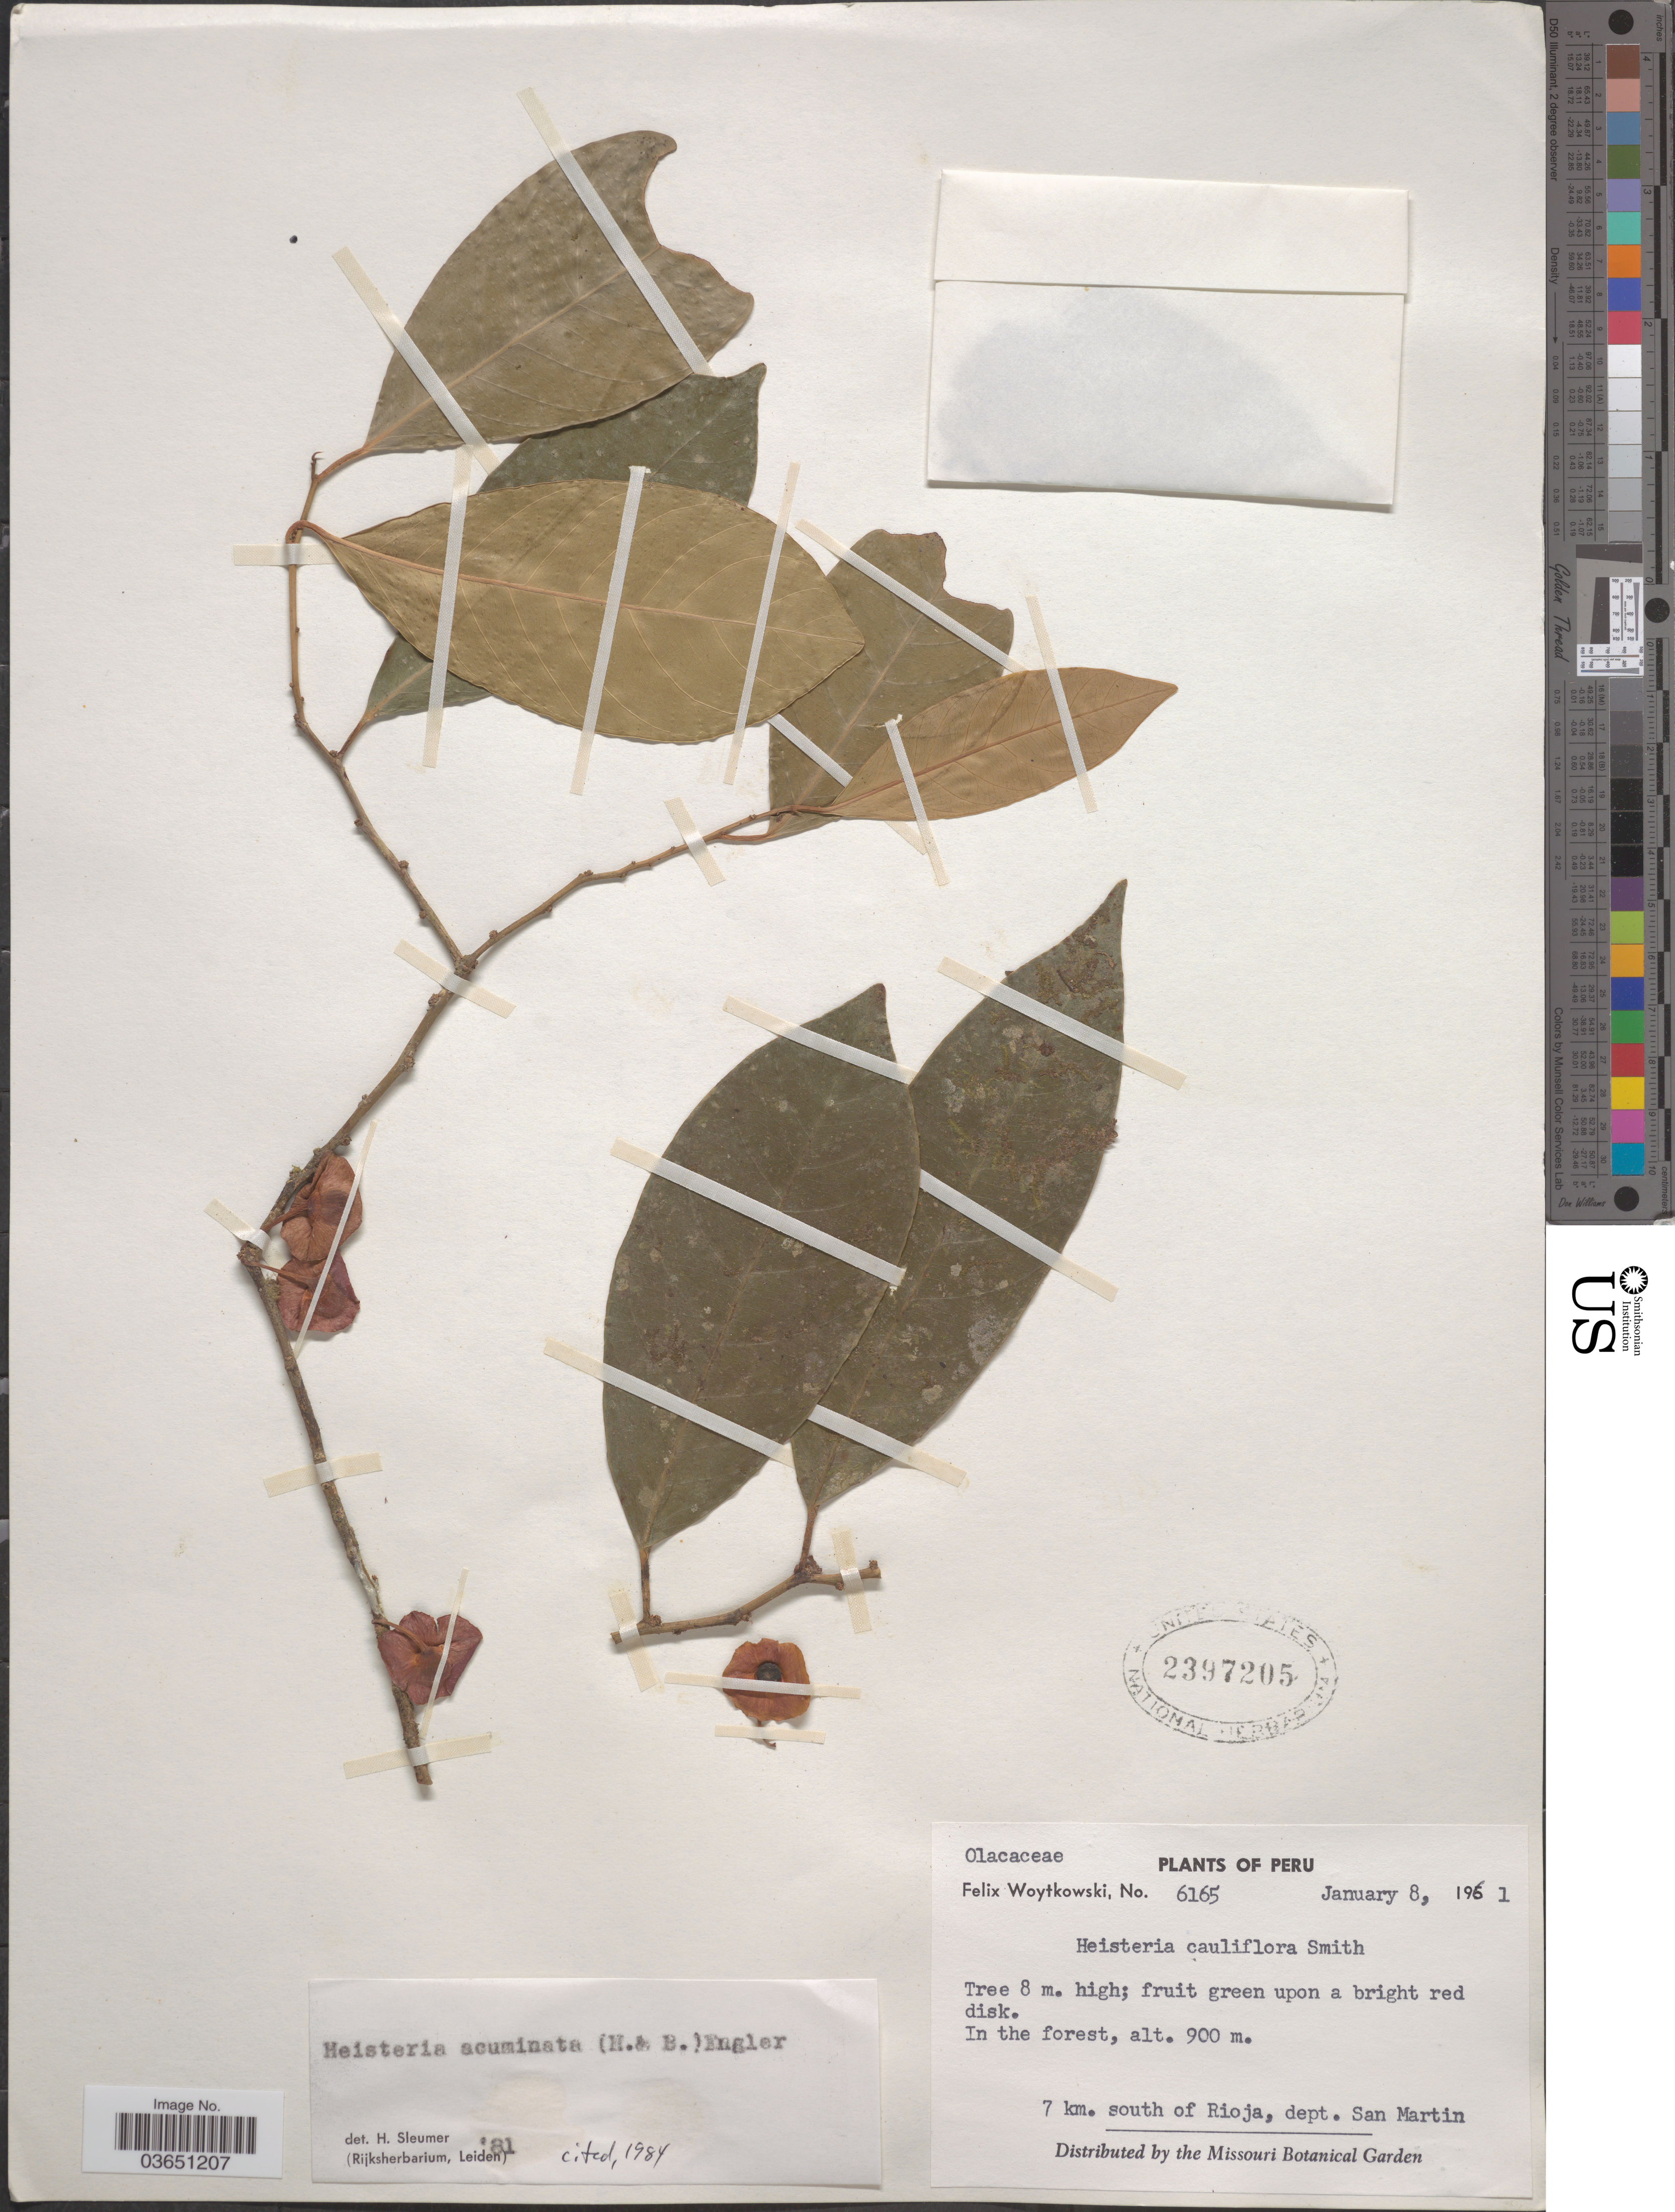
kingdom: Plantae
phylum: Tracheophyta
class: Magnoliopsida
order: Santalales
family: Erythropalaceae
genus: Heisteria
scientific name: Heisteria acuminata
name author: (Humb. & Bonpl.) Engl.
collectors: F. Woytkowski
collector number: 6165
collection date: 1961-01-08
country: Peru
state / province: San Martín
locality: In the forest, 7 km. south of Rioja, dept. San Martin.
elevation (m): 900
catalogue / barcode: US 2397205